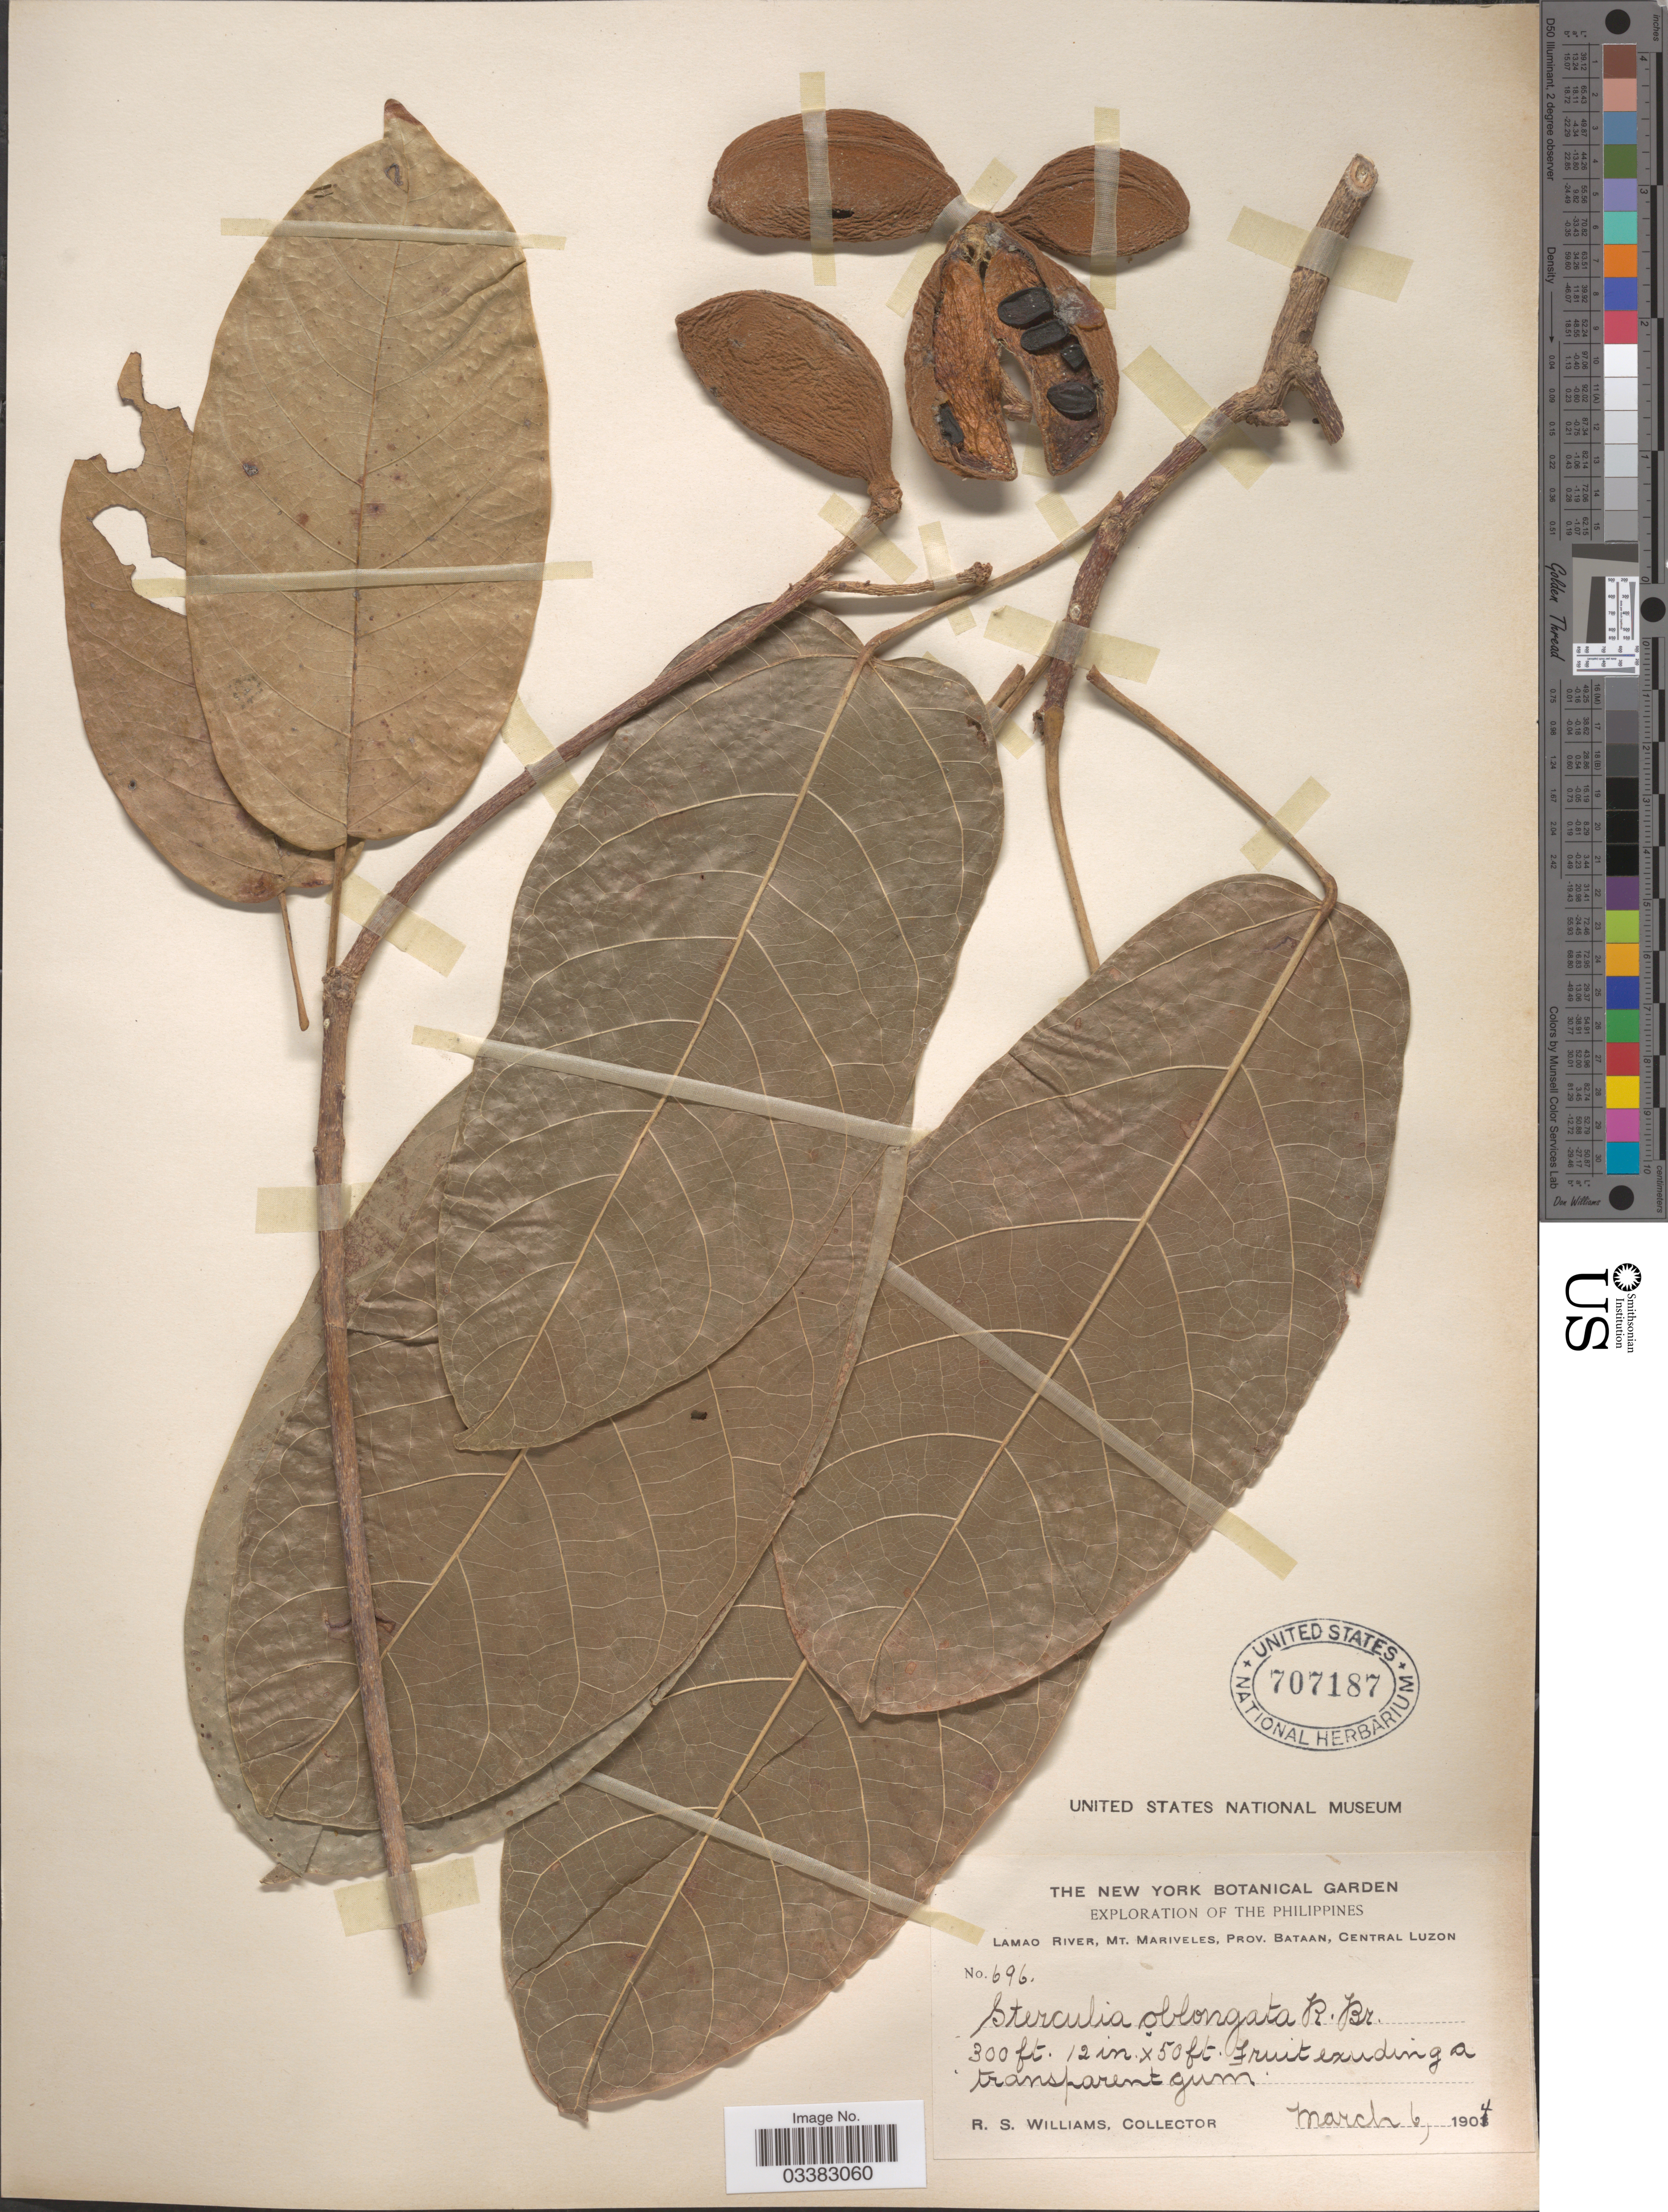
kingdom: Plantae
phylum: Tracheophyta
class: Magnoliopsida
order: Malvales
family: Malvaceae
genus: Sterculia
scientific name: Sterculia oblongata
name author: R. Br.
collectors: R. S. Williams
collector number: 696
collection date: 1904-03-06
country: Philippines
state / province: Central Luzon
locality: Lamao River, Mt. Mariveles, Prov. Bataan, Central Luzon.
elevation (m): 91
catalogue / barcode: US 707187